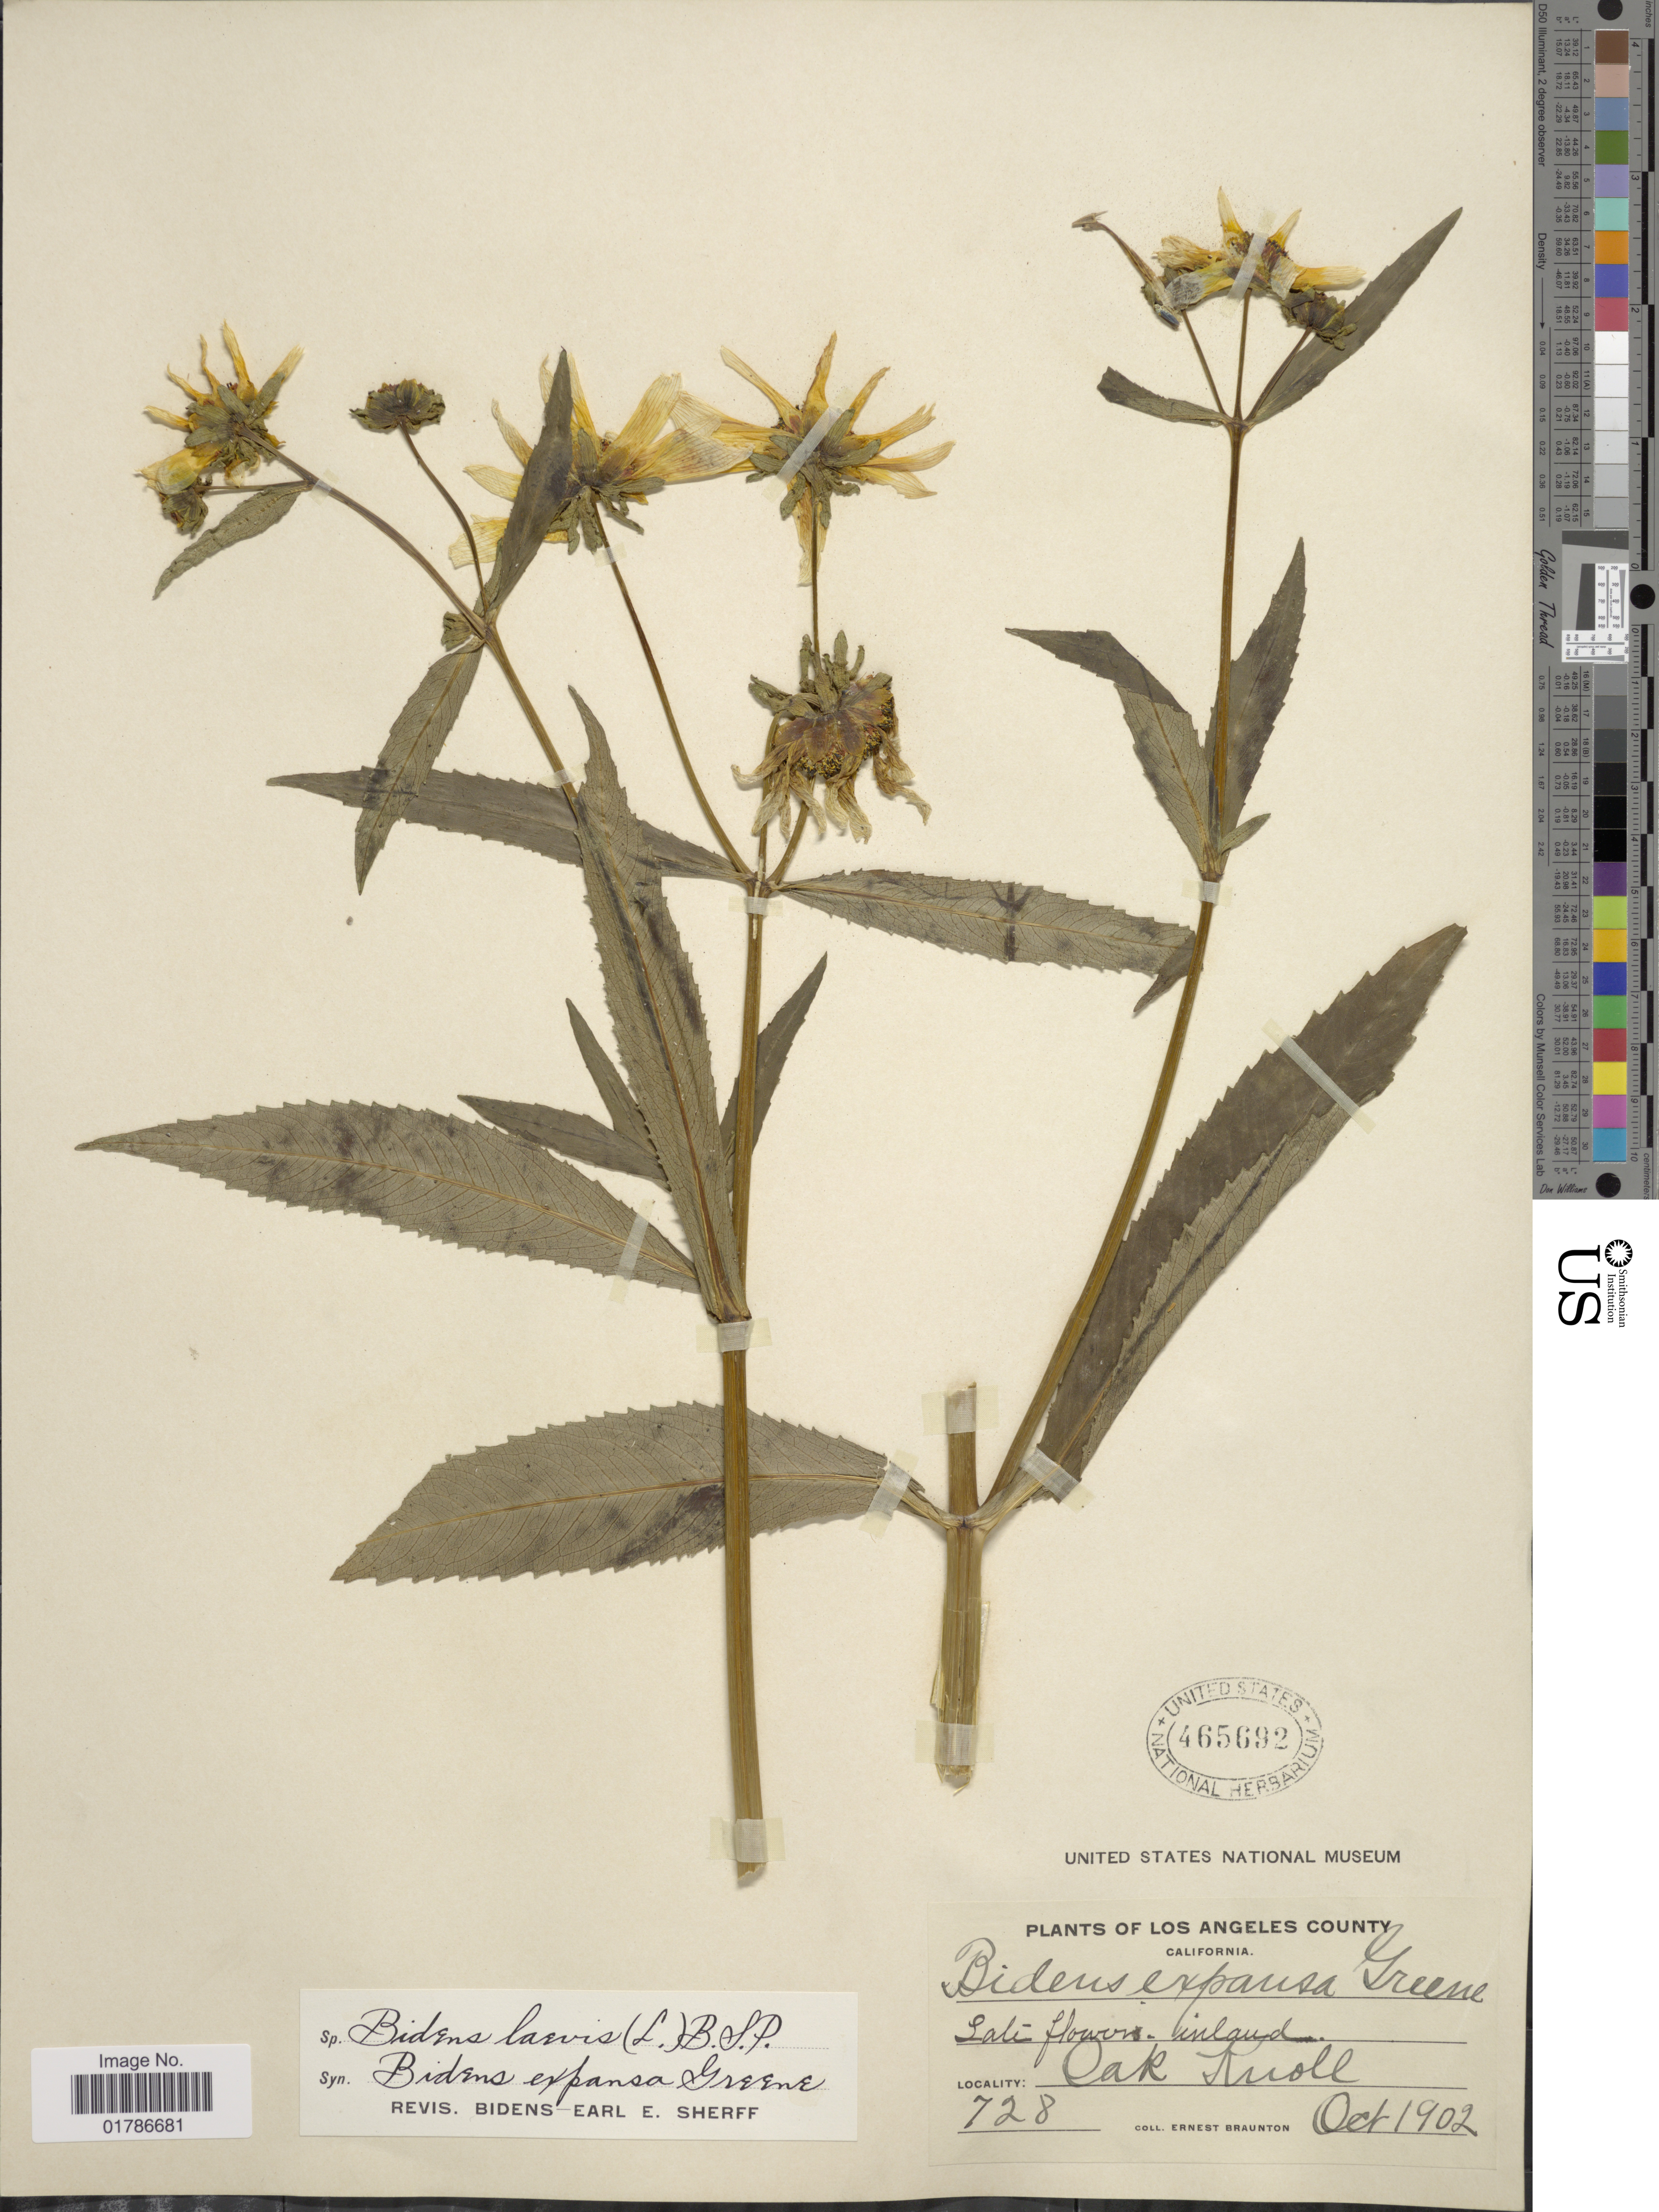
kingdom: Plantae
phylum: Tracheophyta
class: Magnoliopsida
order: Asterales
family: Asteraceae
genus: Bidens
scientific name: Bidens laevis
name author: (L.) Britton, Stearns & Poggenb.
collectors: E. Braunton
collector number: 728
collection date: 1902-10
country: United States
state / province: California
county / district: Los Angeles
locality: Los Angeles County, Oak Knoll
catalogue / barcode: US 465692